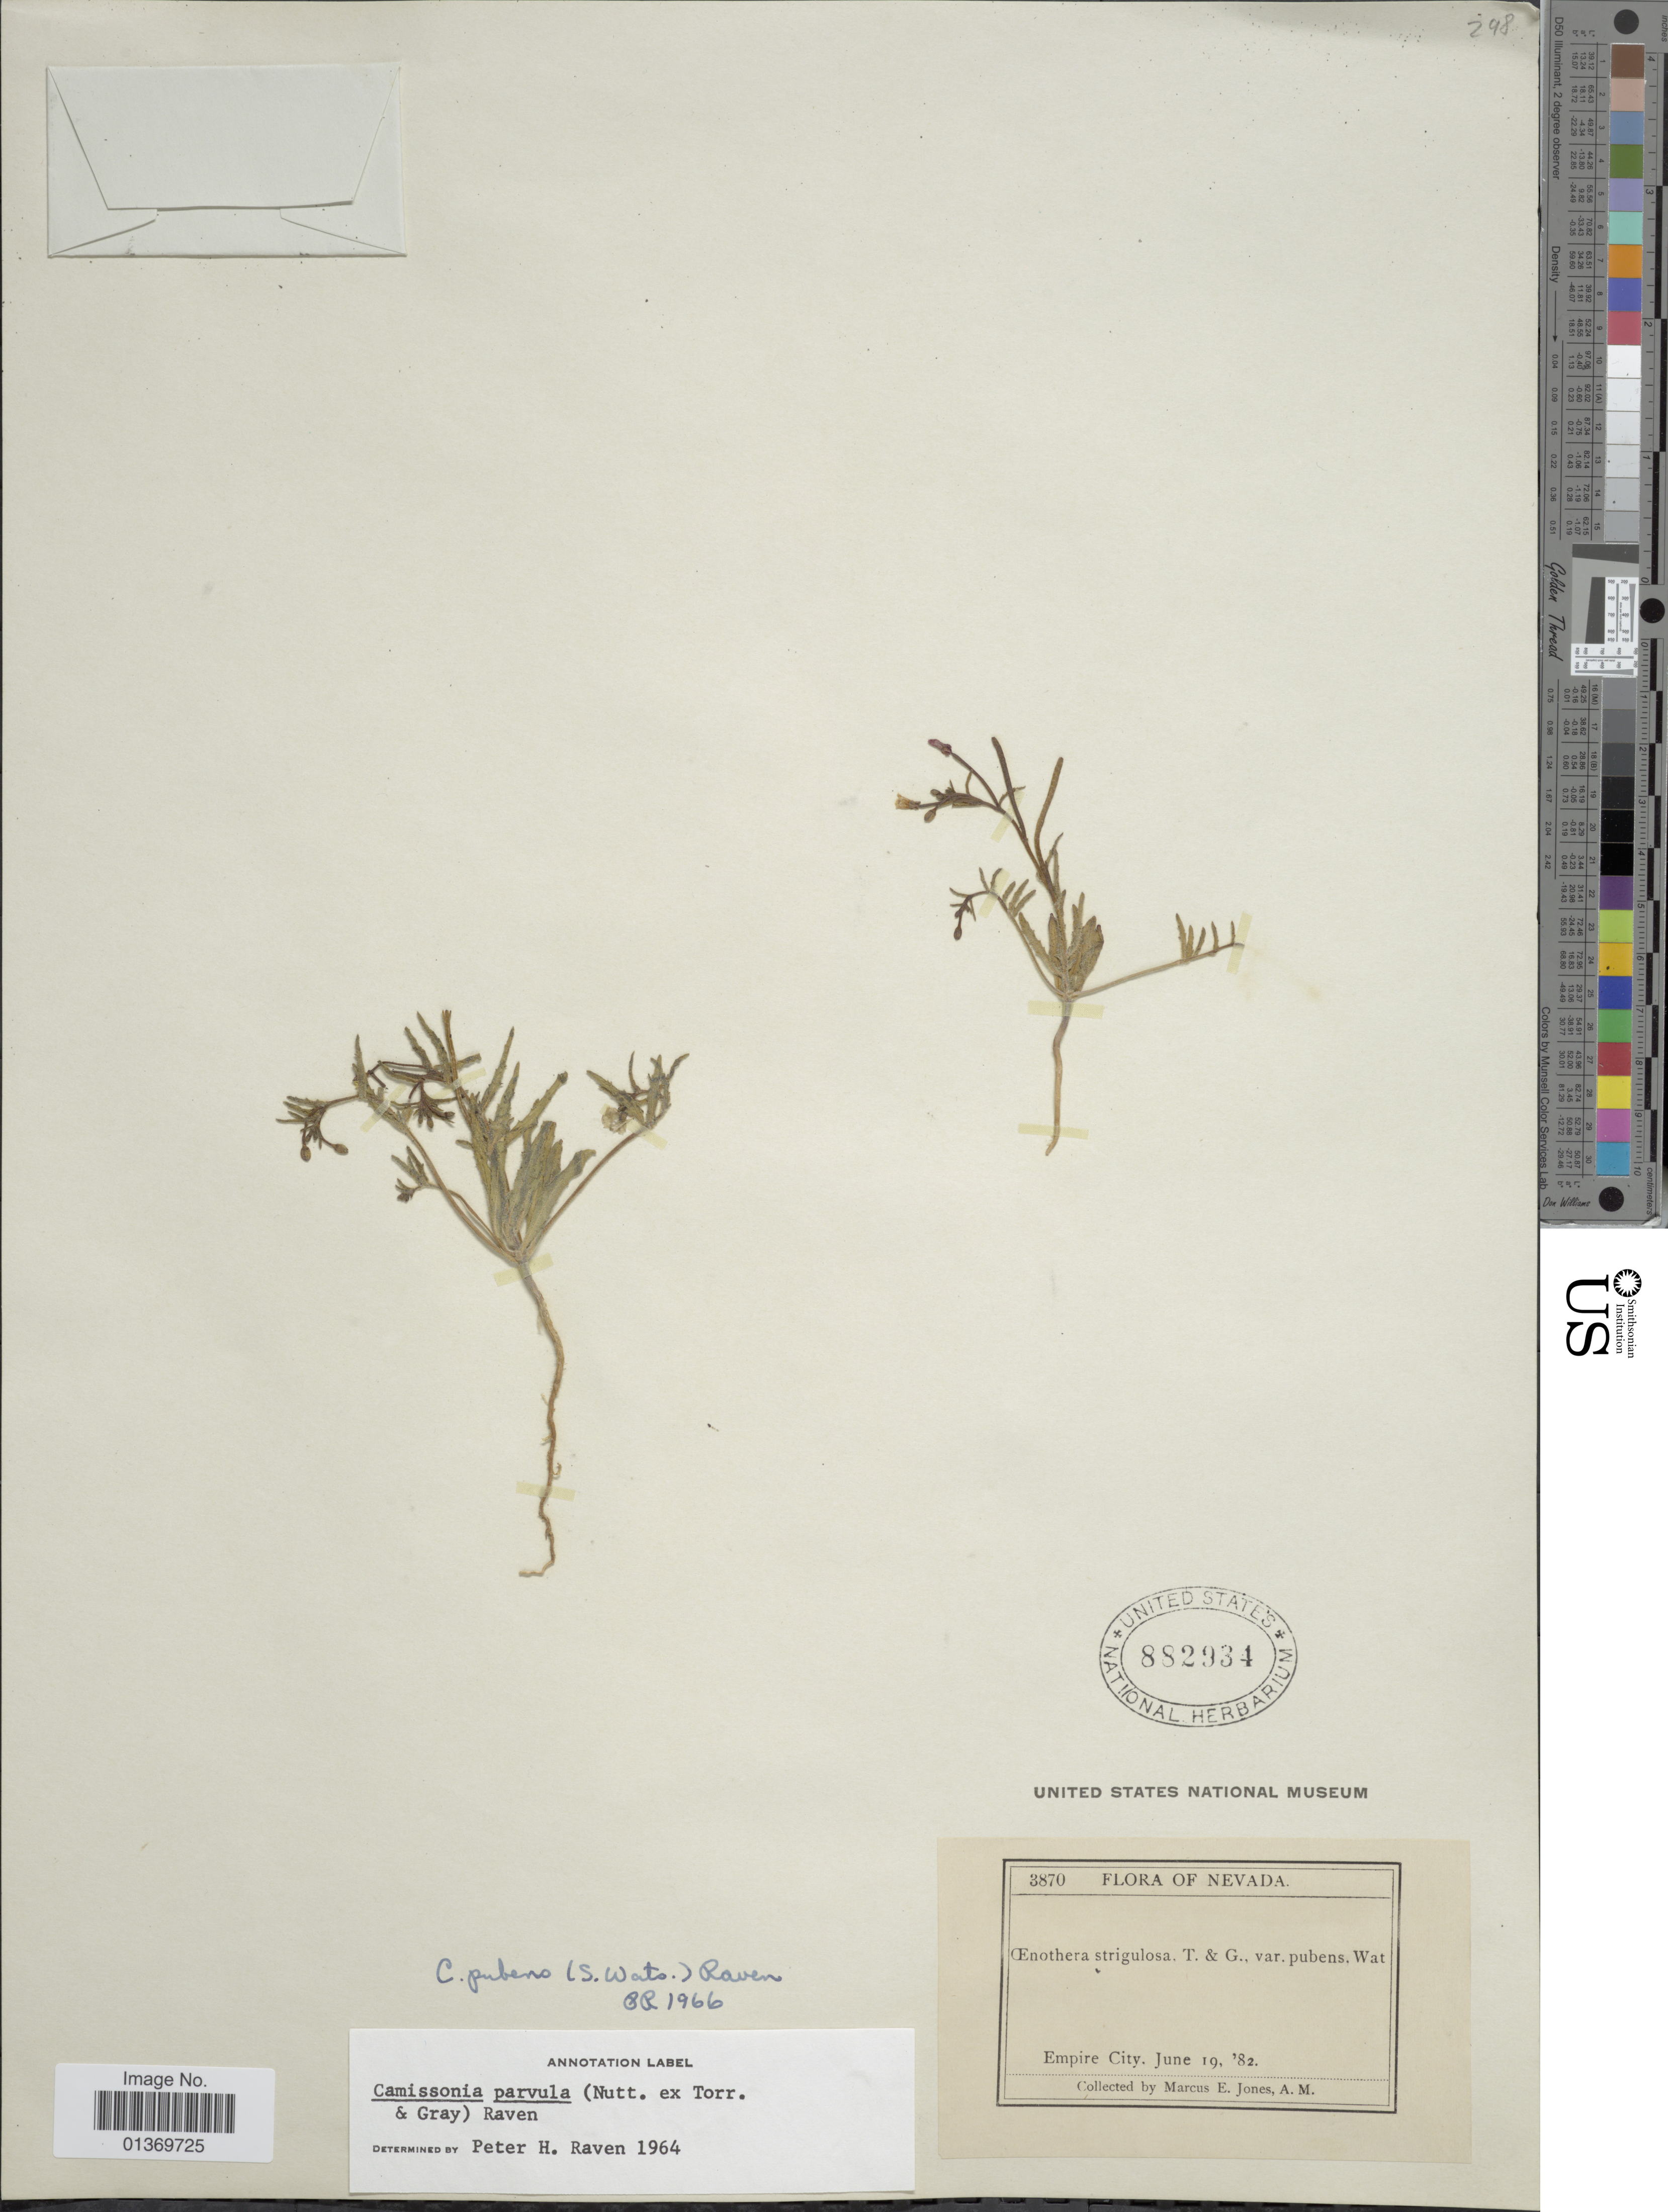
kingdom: Plantae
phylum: Tracheophyta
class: Magnoliopsida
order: Myrtales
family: Onagraceae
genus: Camissonia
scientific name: Camissonia pubens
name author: (S. Watson) P.H. Raven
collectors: M. E. Jones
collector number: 3870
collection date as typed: Transcribed d/m/y: 19/6/82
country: United States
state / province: Nevada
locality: Empire City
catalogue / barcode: US 882934